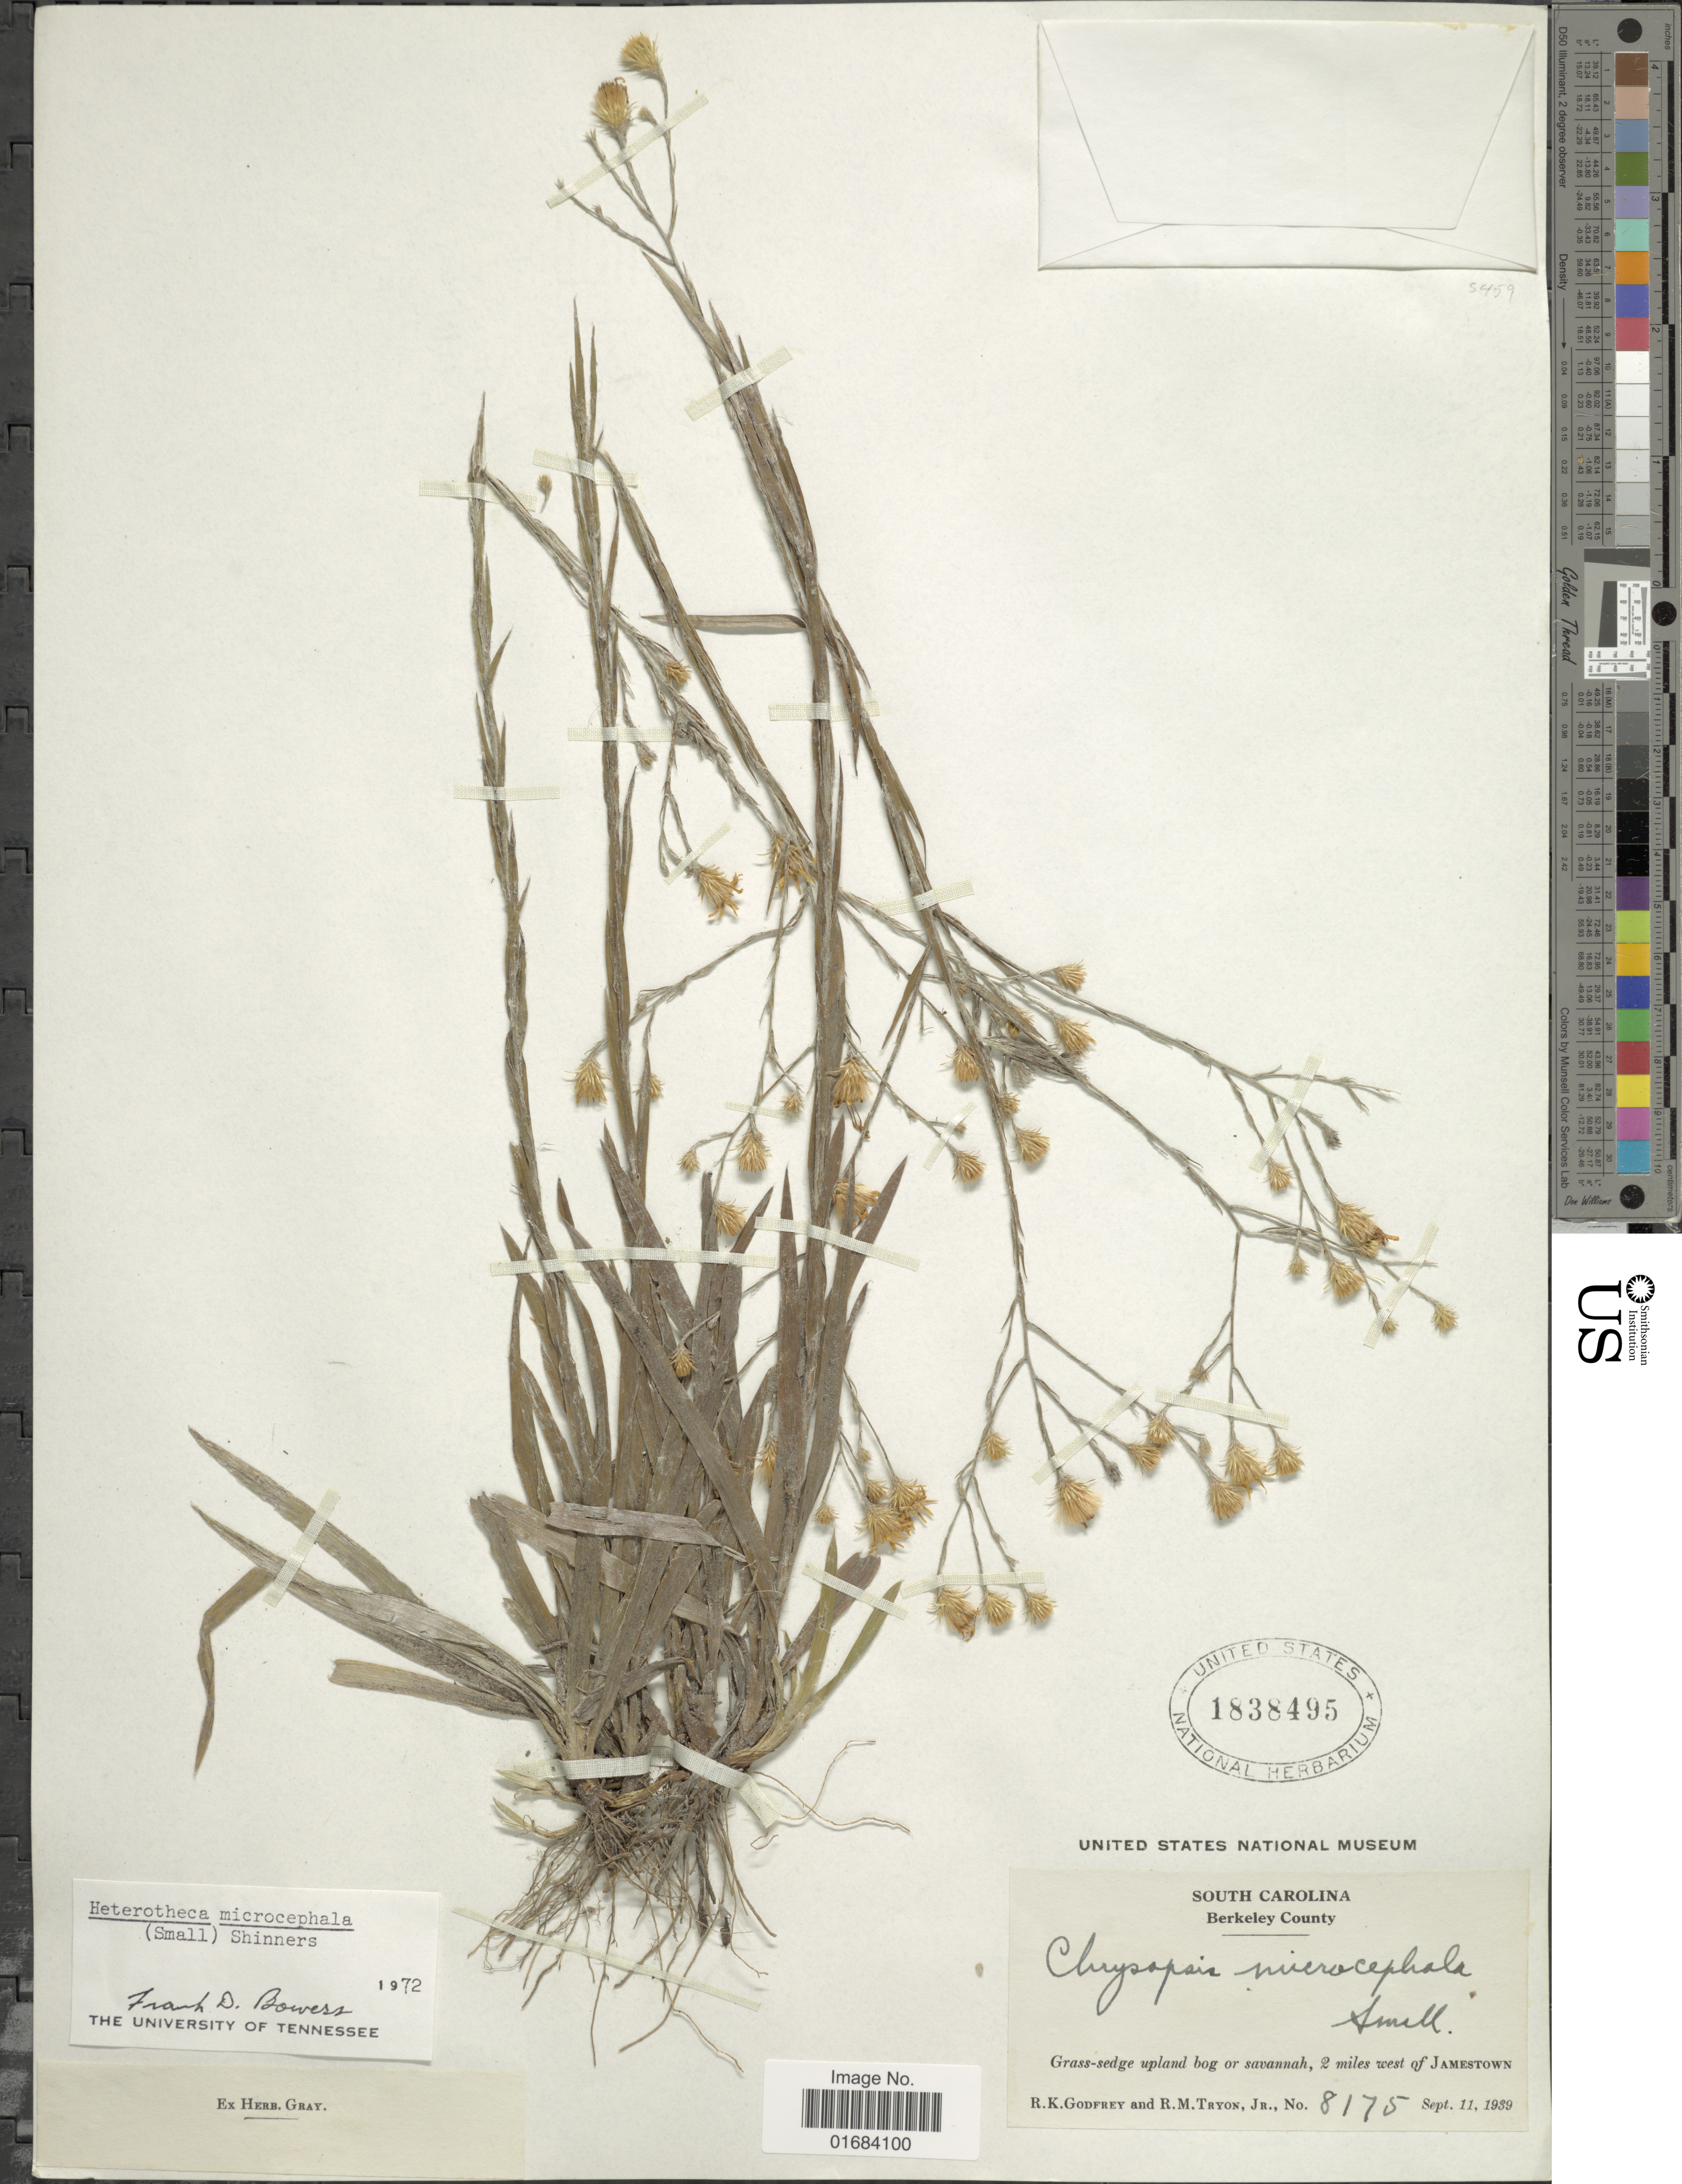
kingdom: Plantae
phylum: Tracheophyta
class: Magnoliopsida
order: Asterales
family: Asteraceae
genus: Pityopsis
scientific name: Pityopsis microcephala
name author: Small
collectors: R. K. Godfrey & R. M. Tryon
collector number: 8175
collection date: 1939-09-11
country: United States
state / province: South Carolina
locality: Berkeley County, Grass-sedge upland bog or savannah, 2 miles of Jamestown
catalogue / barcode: US 1838495